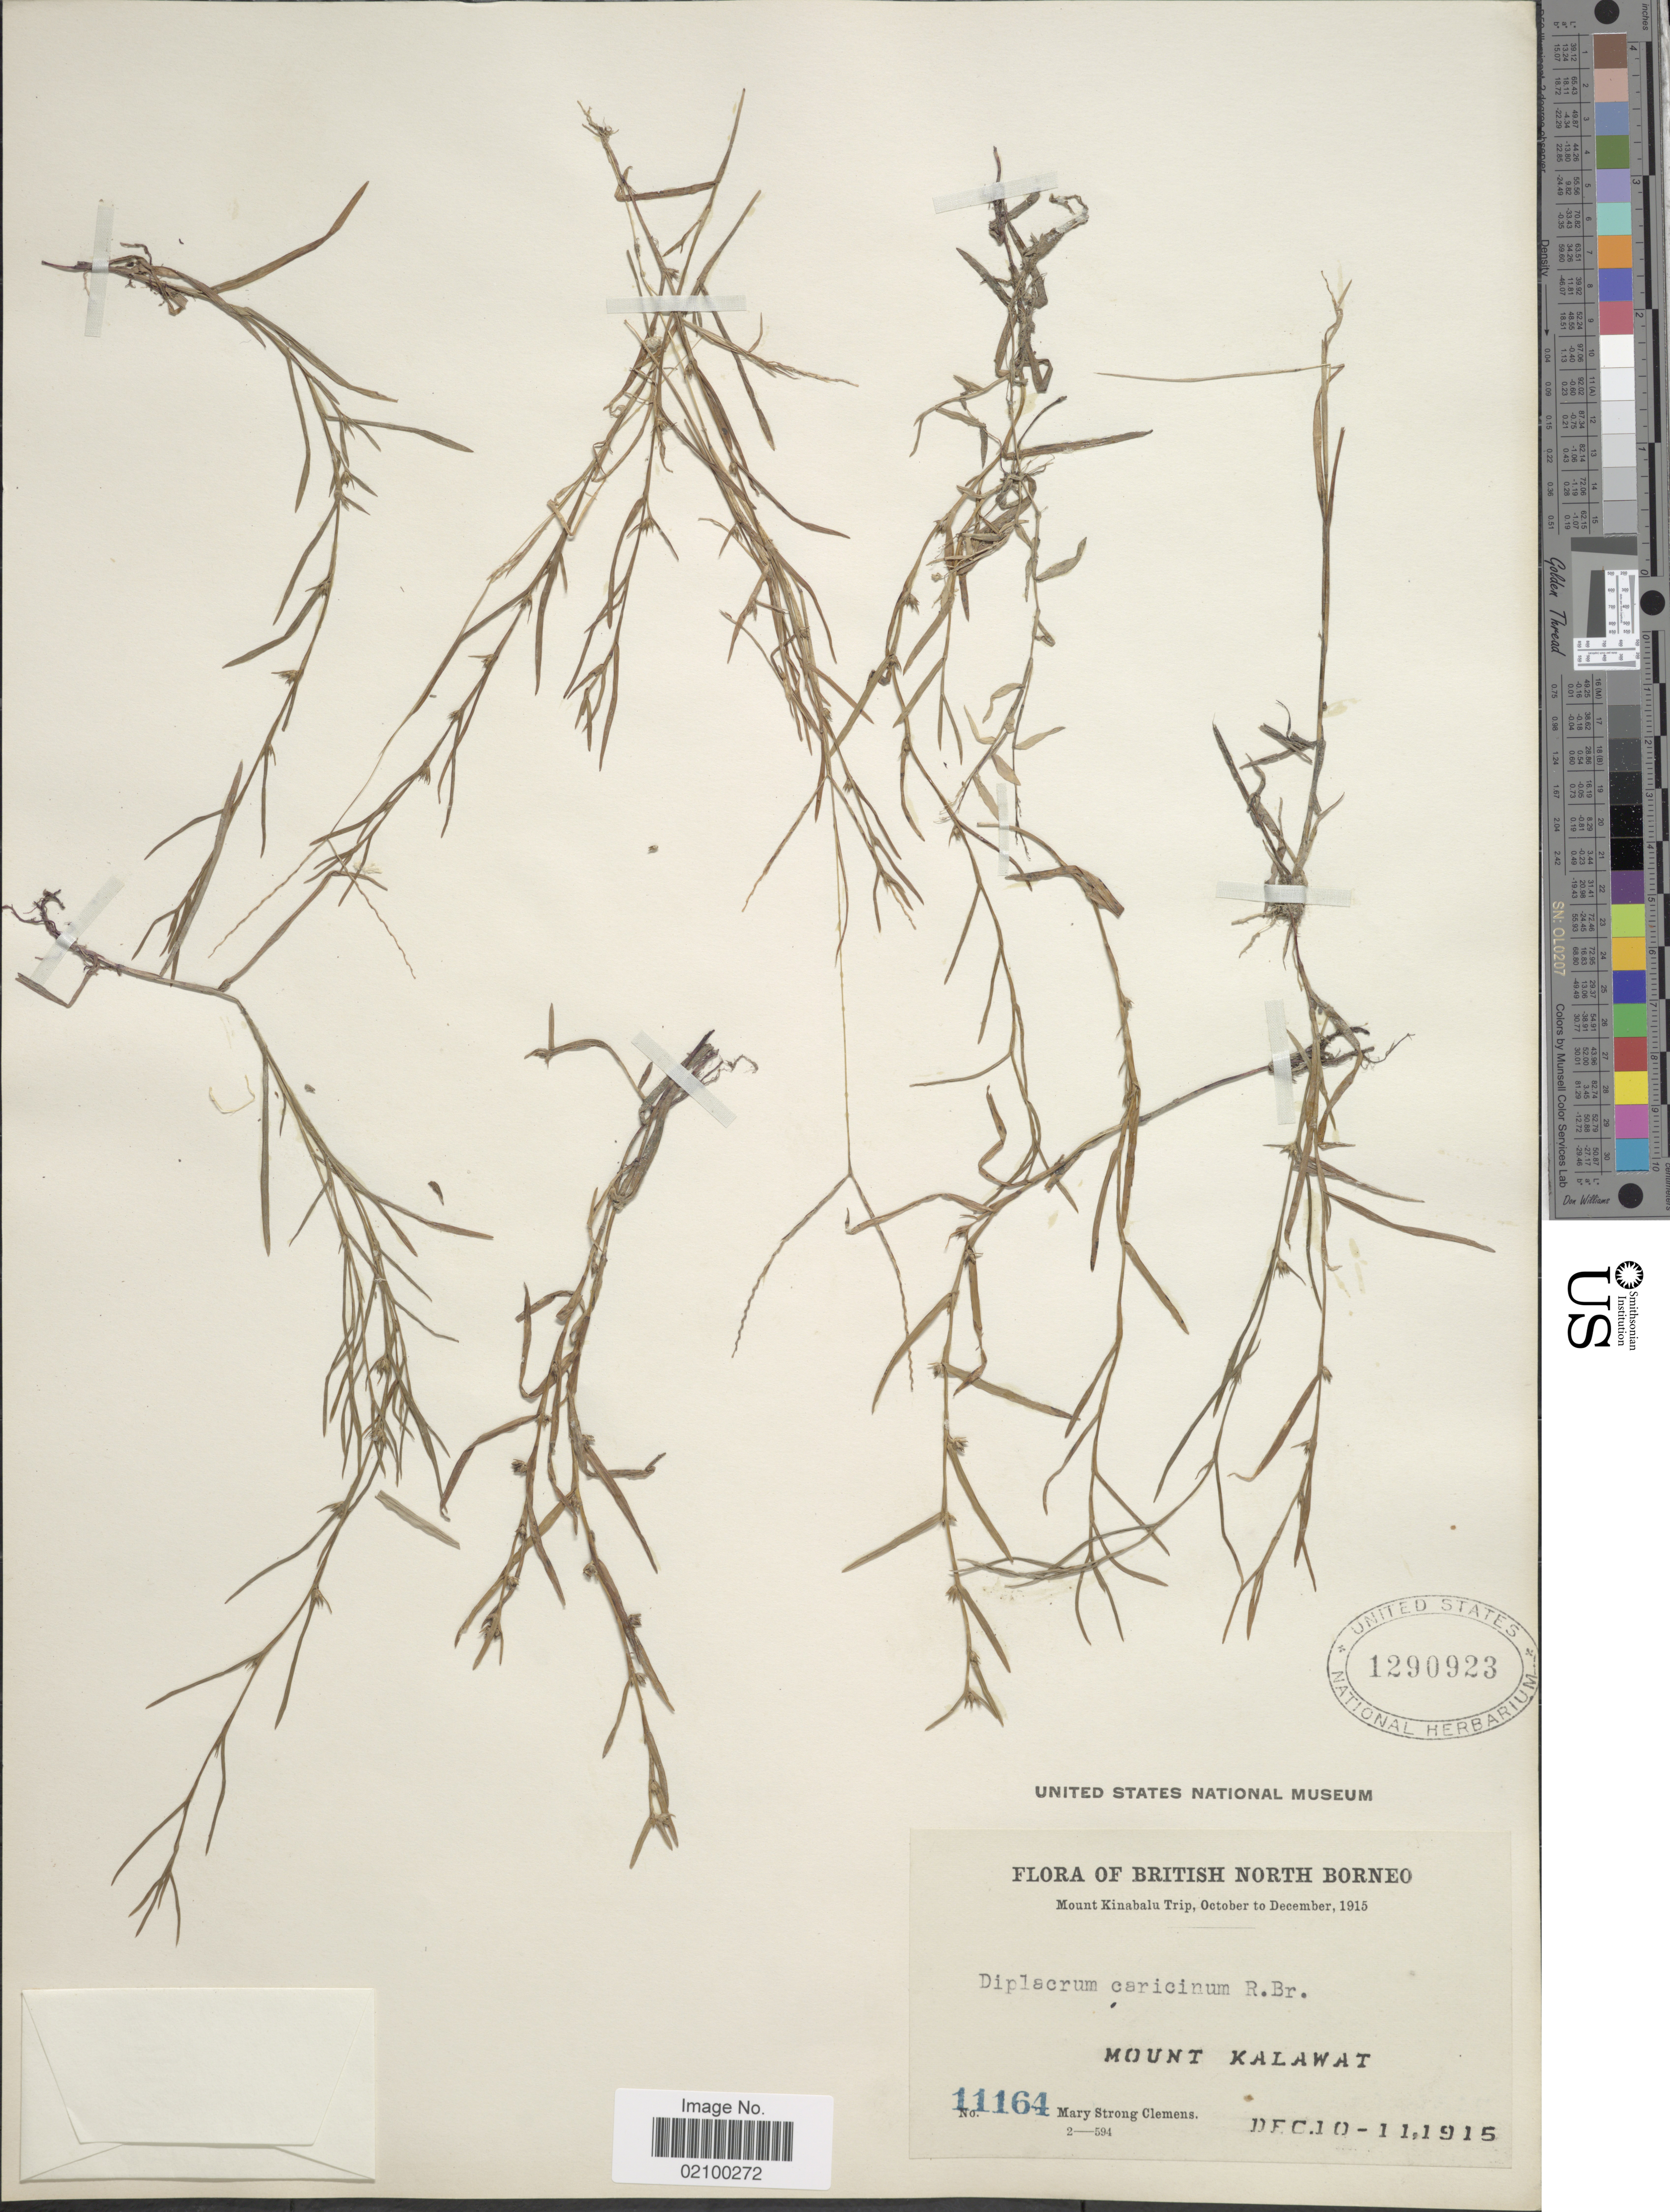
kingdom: Plantae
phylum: Tracheophyta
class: Liliopsida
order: Poales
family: Cyperaceae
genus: Diplacrum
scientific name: Diplacrum caricinum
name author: R. Br.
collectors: M. S. Clemens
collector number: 11164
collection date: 1915-12-10/1915-12-11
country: Malaysia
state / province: Sabah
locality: British North Borneo, Mount Kinabalu Trip, Mount Kalawat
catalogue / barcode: US 1290923